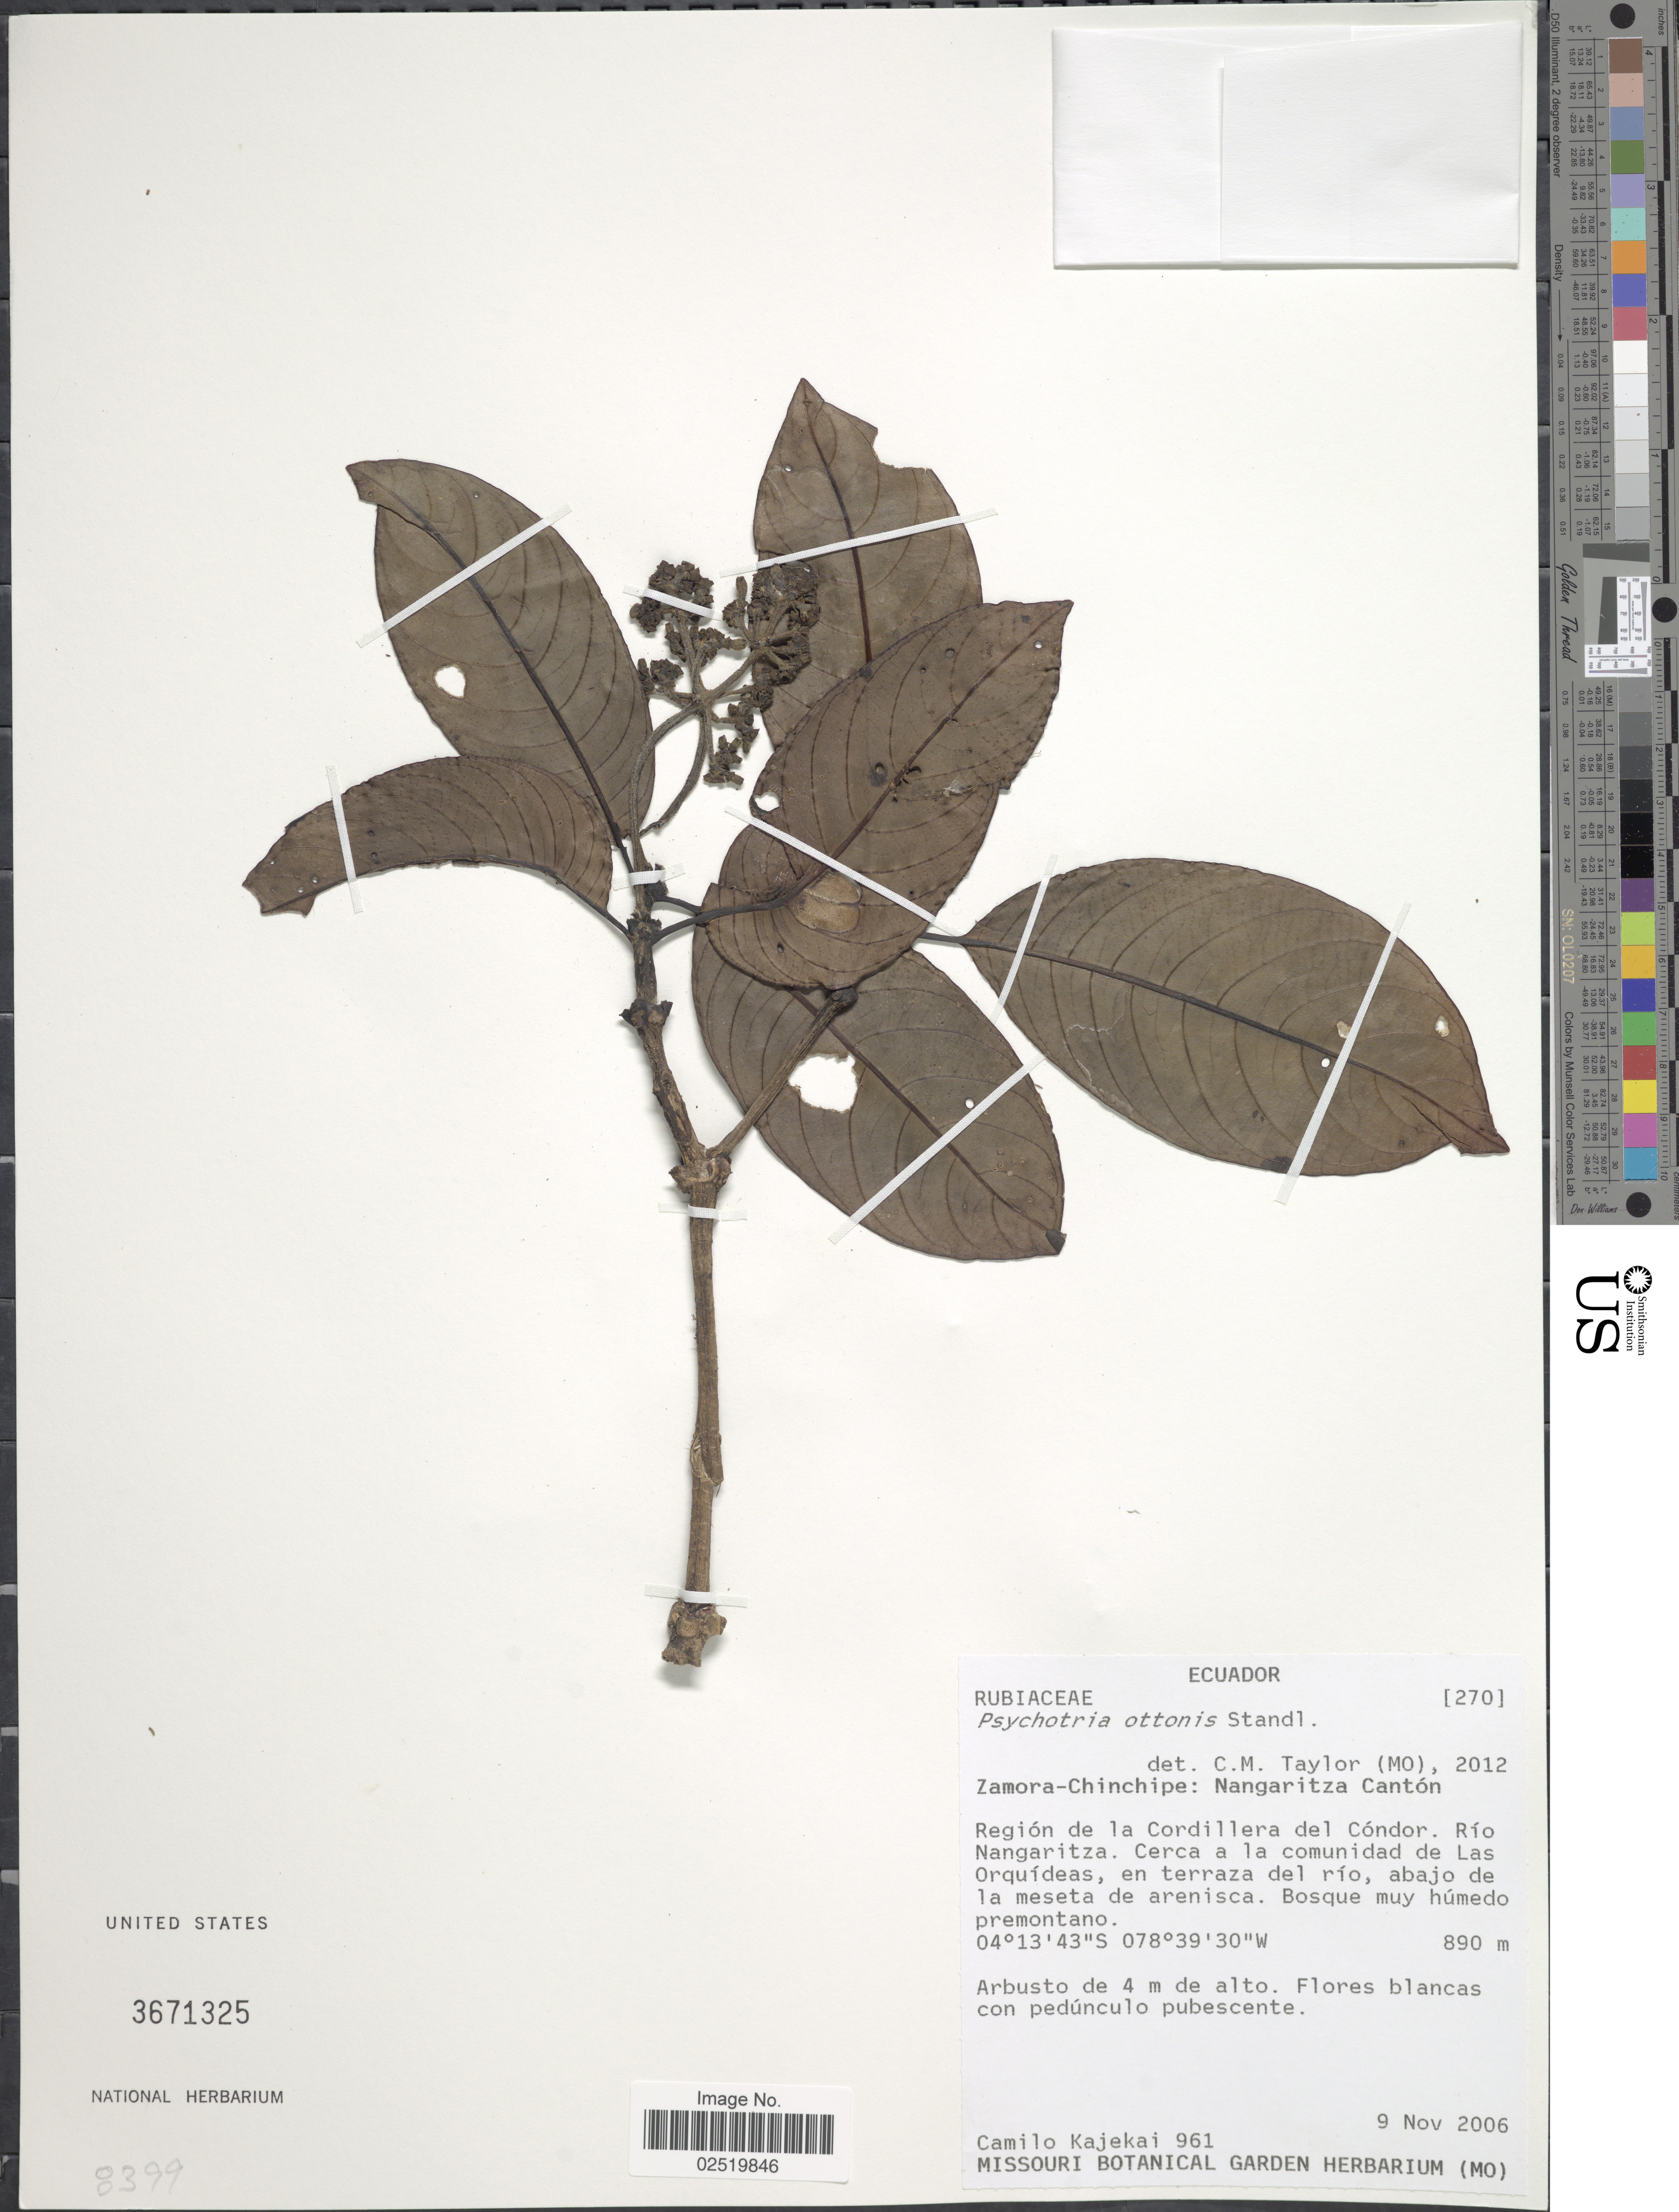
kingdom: Plantae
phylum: Tracheophyta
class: Magnoliopsida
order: Gentianales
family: Rubiaceae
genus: Psychotria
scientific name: Psychotria ottonis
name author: Standl.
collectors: C. Kajekai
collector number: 961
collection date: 2006-11-09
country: Ecuador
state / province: Zamora-Chinchipe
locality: Nangaritza Canton. Region de la Cordillera del Condor. Rio Nangaritza. Cerca à la comunidad de Las Orquideas, en terraza del rio, abajo de la meseta de arenisca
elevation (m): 890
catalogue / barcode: US 3671325